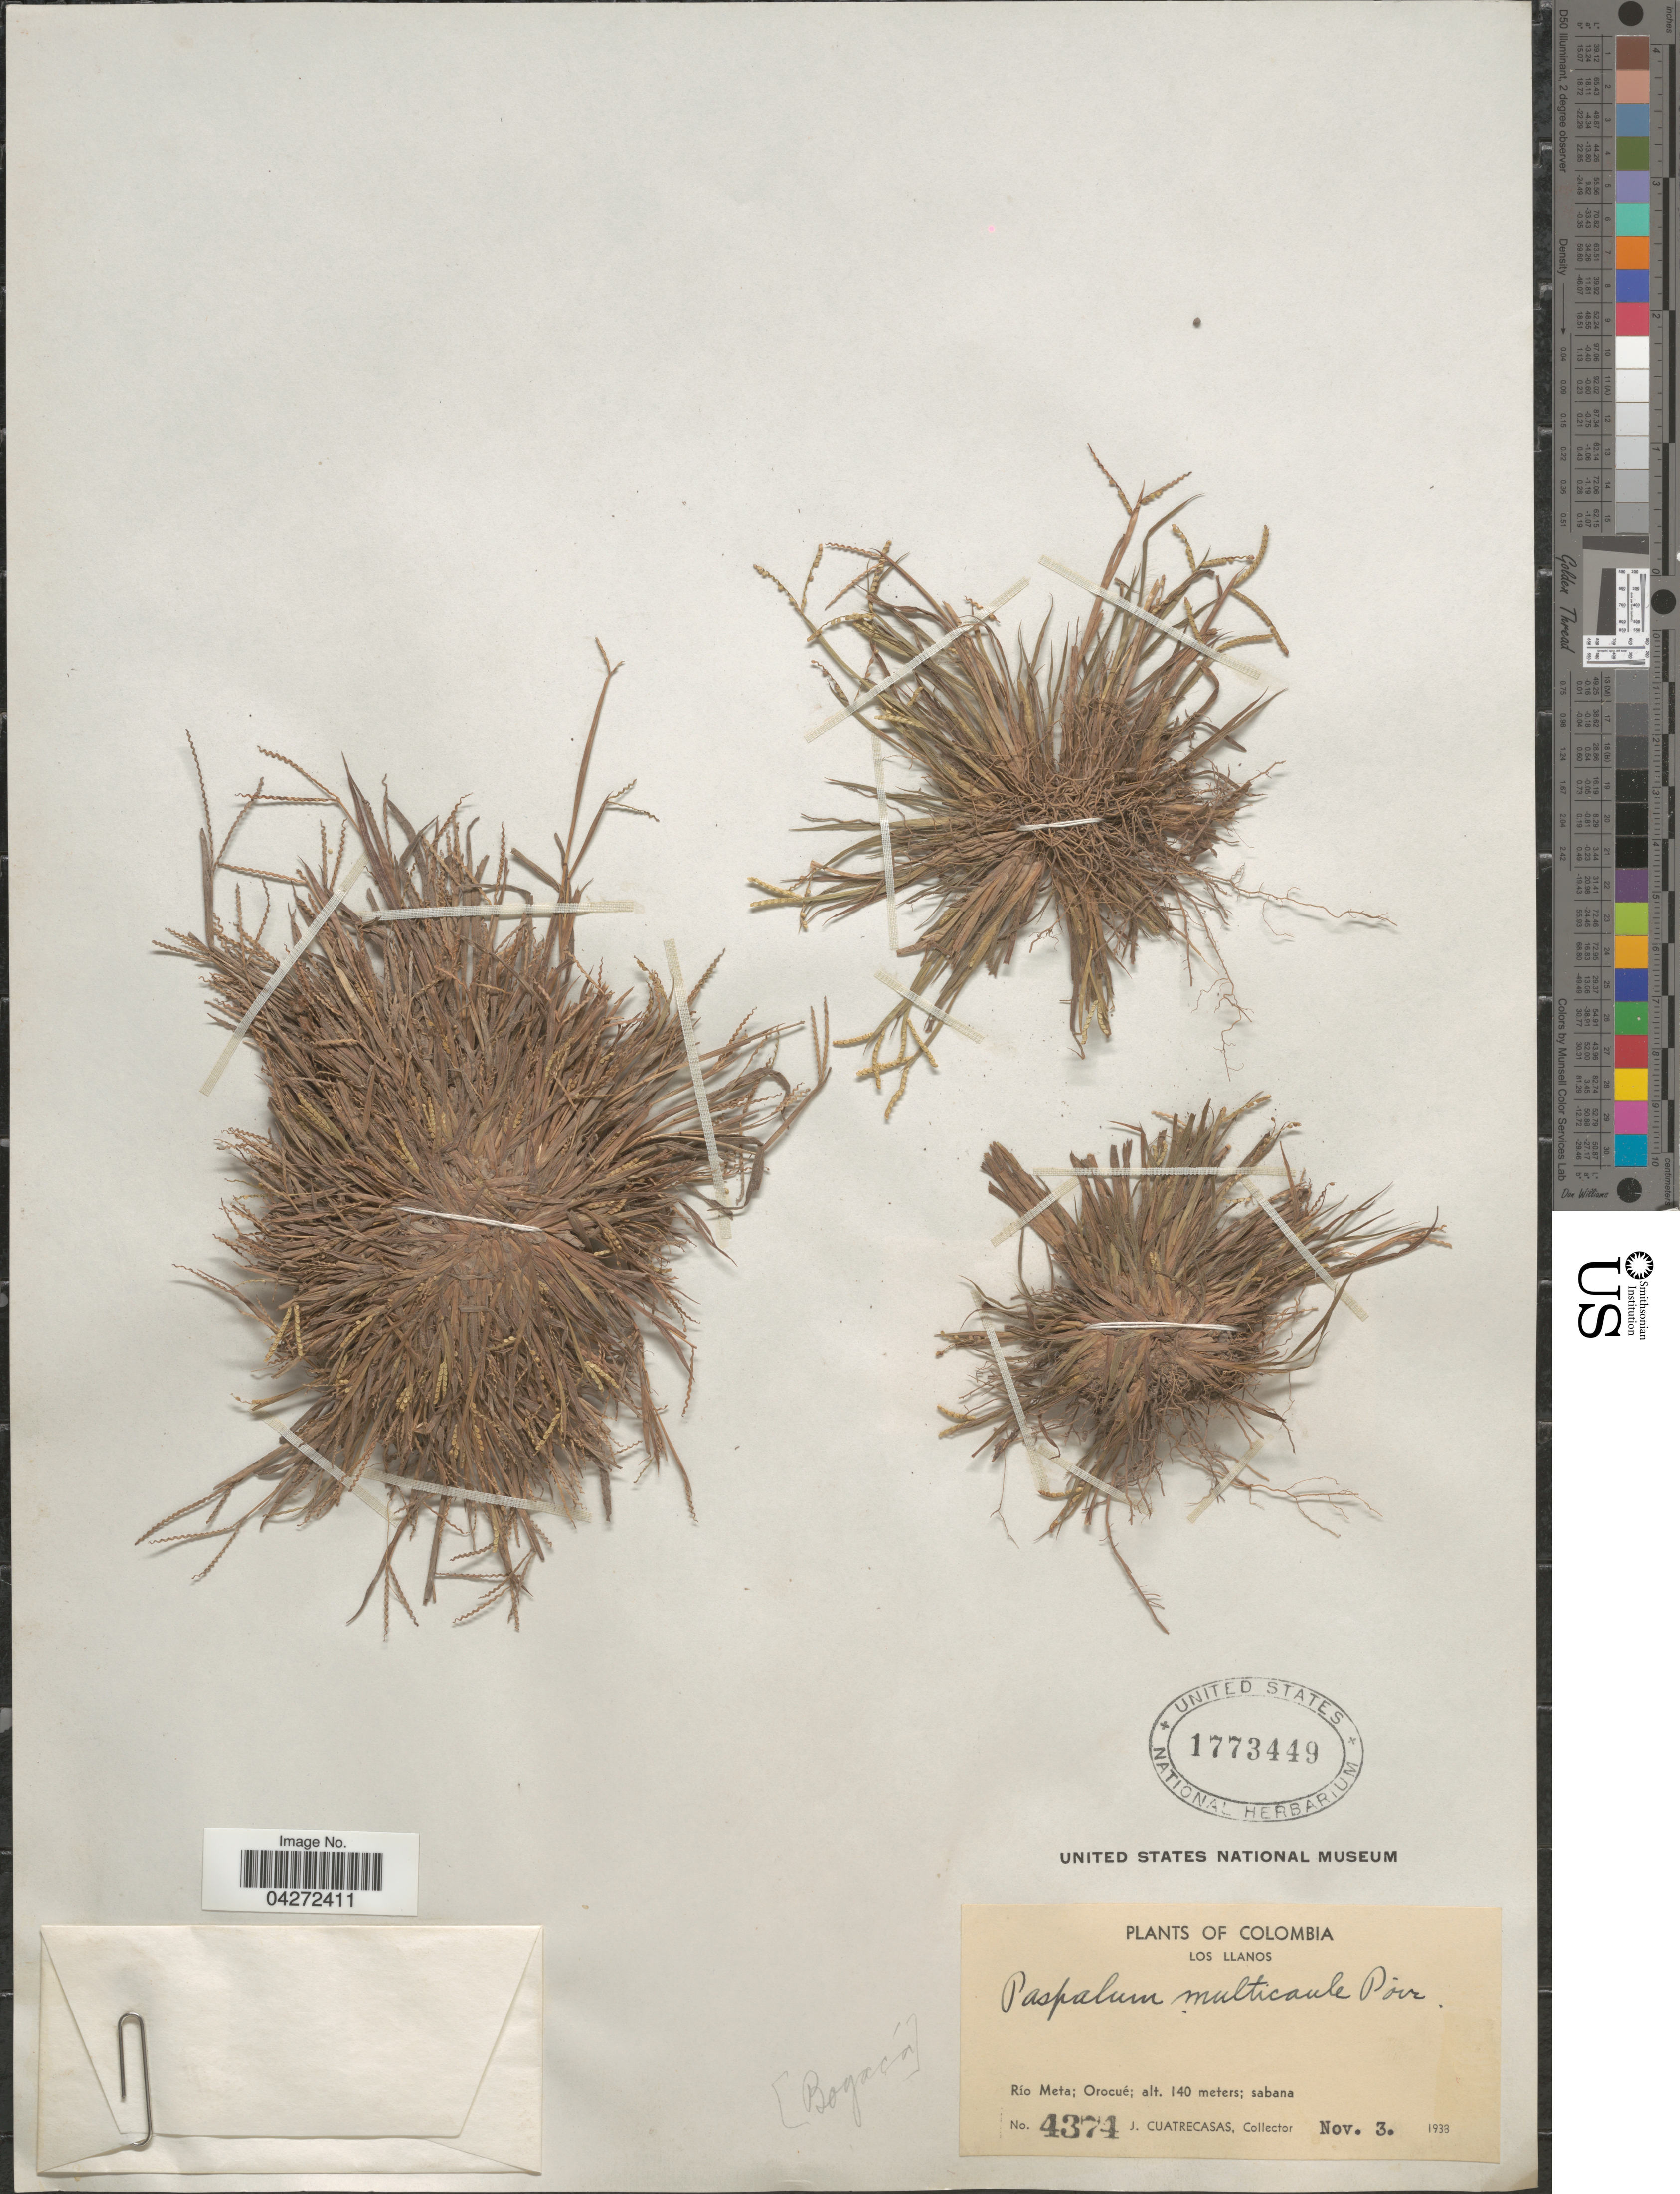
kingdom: Plantae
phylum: Tracheophyta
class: Liliopsida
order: Poales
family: Poaceae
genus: Paspalum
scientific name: Paspalum multicaule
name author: Poir.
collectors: J. Cuatrecasas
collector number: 4374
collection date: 1938-11-03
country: Colombia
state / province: Boyacá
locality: Los Llanos. Río Meta; Orocué.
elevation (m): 140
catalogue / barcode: US 1773449